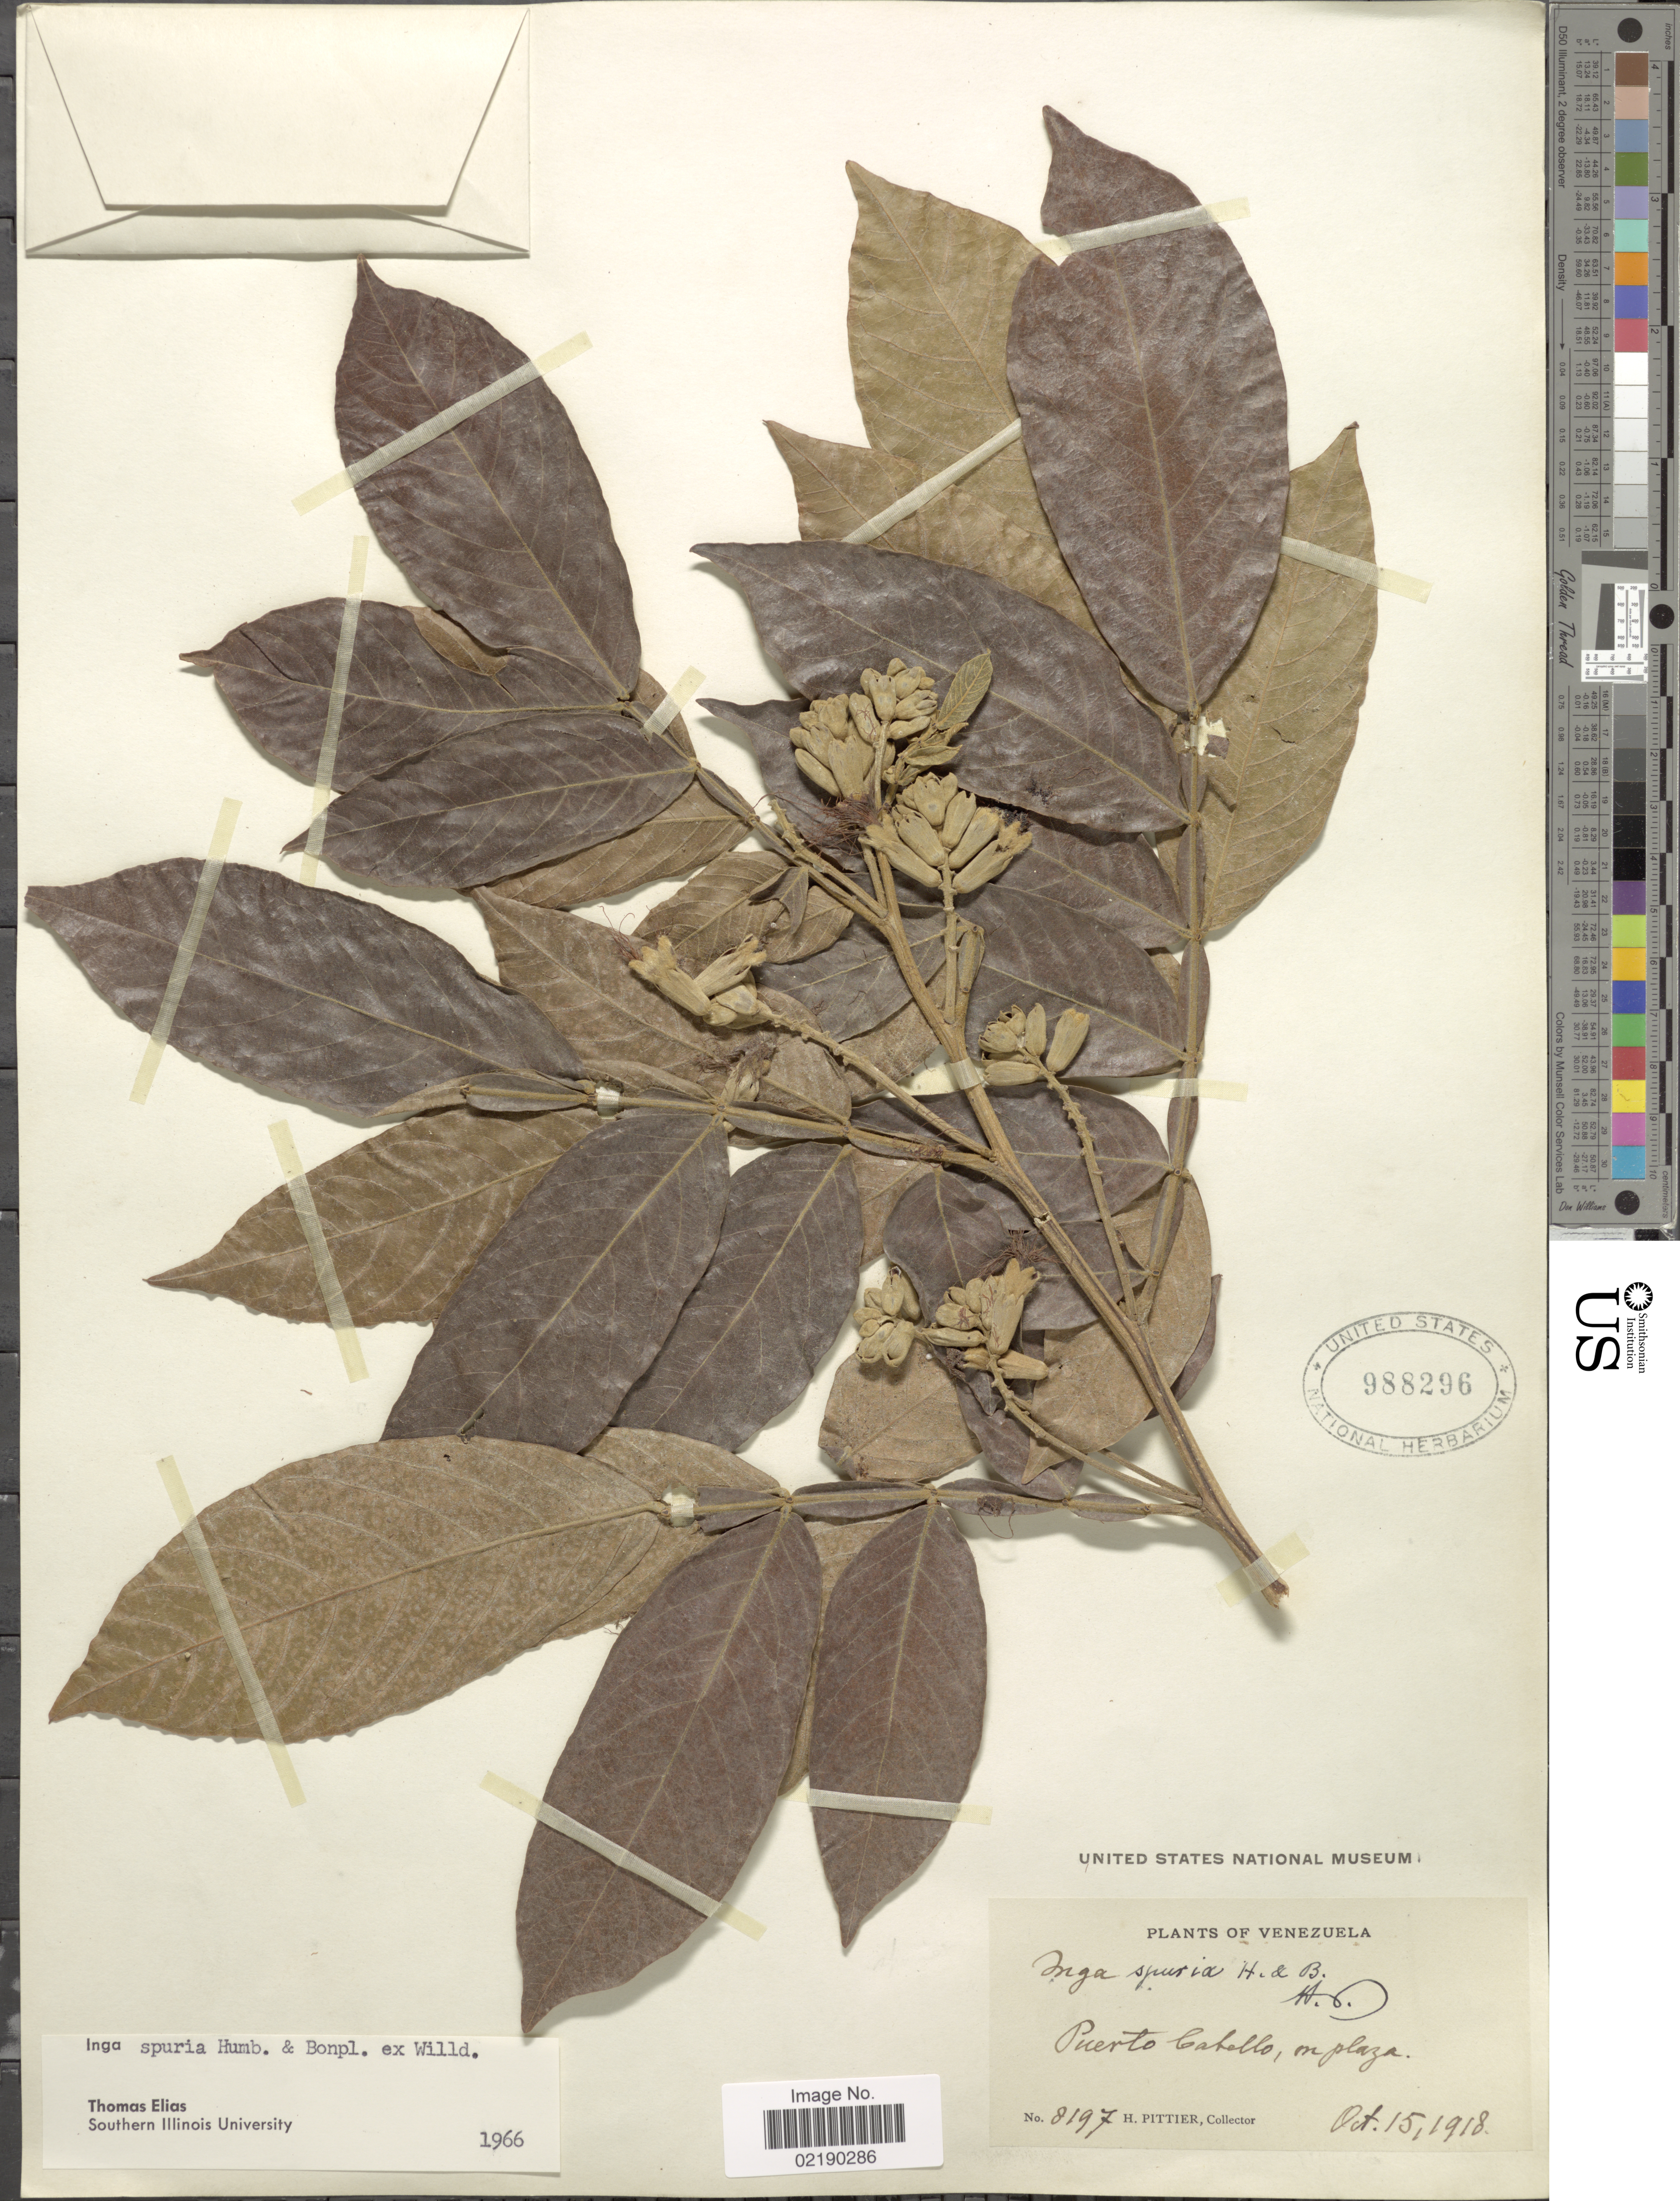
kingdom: Plantae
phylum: Tracheophyta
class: Magnoliopsida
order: Fabales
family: Fabaceae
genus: Inga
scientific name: Inga vera subsp. vera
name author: Willd.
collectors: H. F. Pittier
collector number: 8197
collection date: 1918-10-15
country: Venezuela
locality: Puerto Cabello, on plaza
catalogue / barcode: US 988296